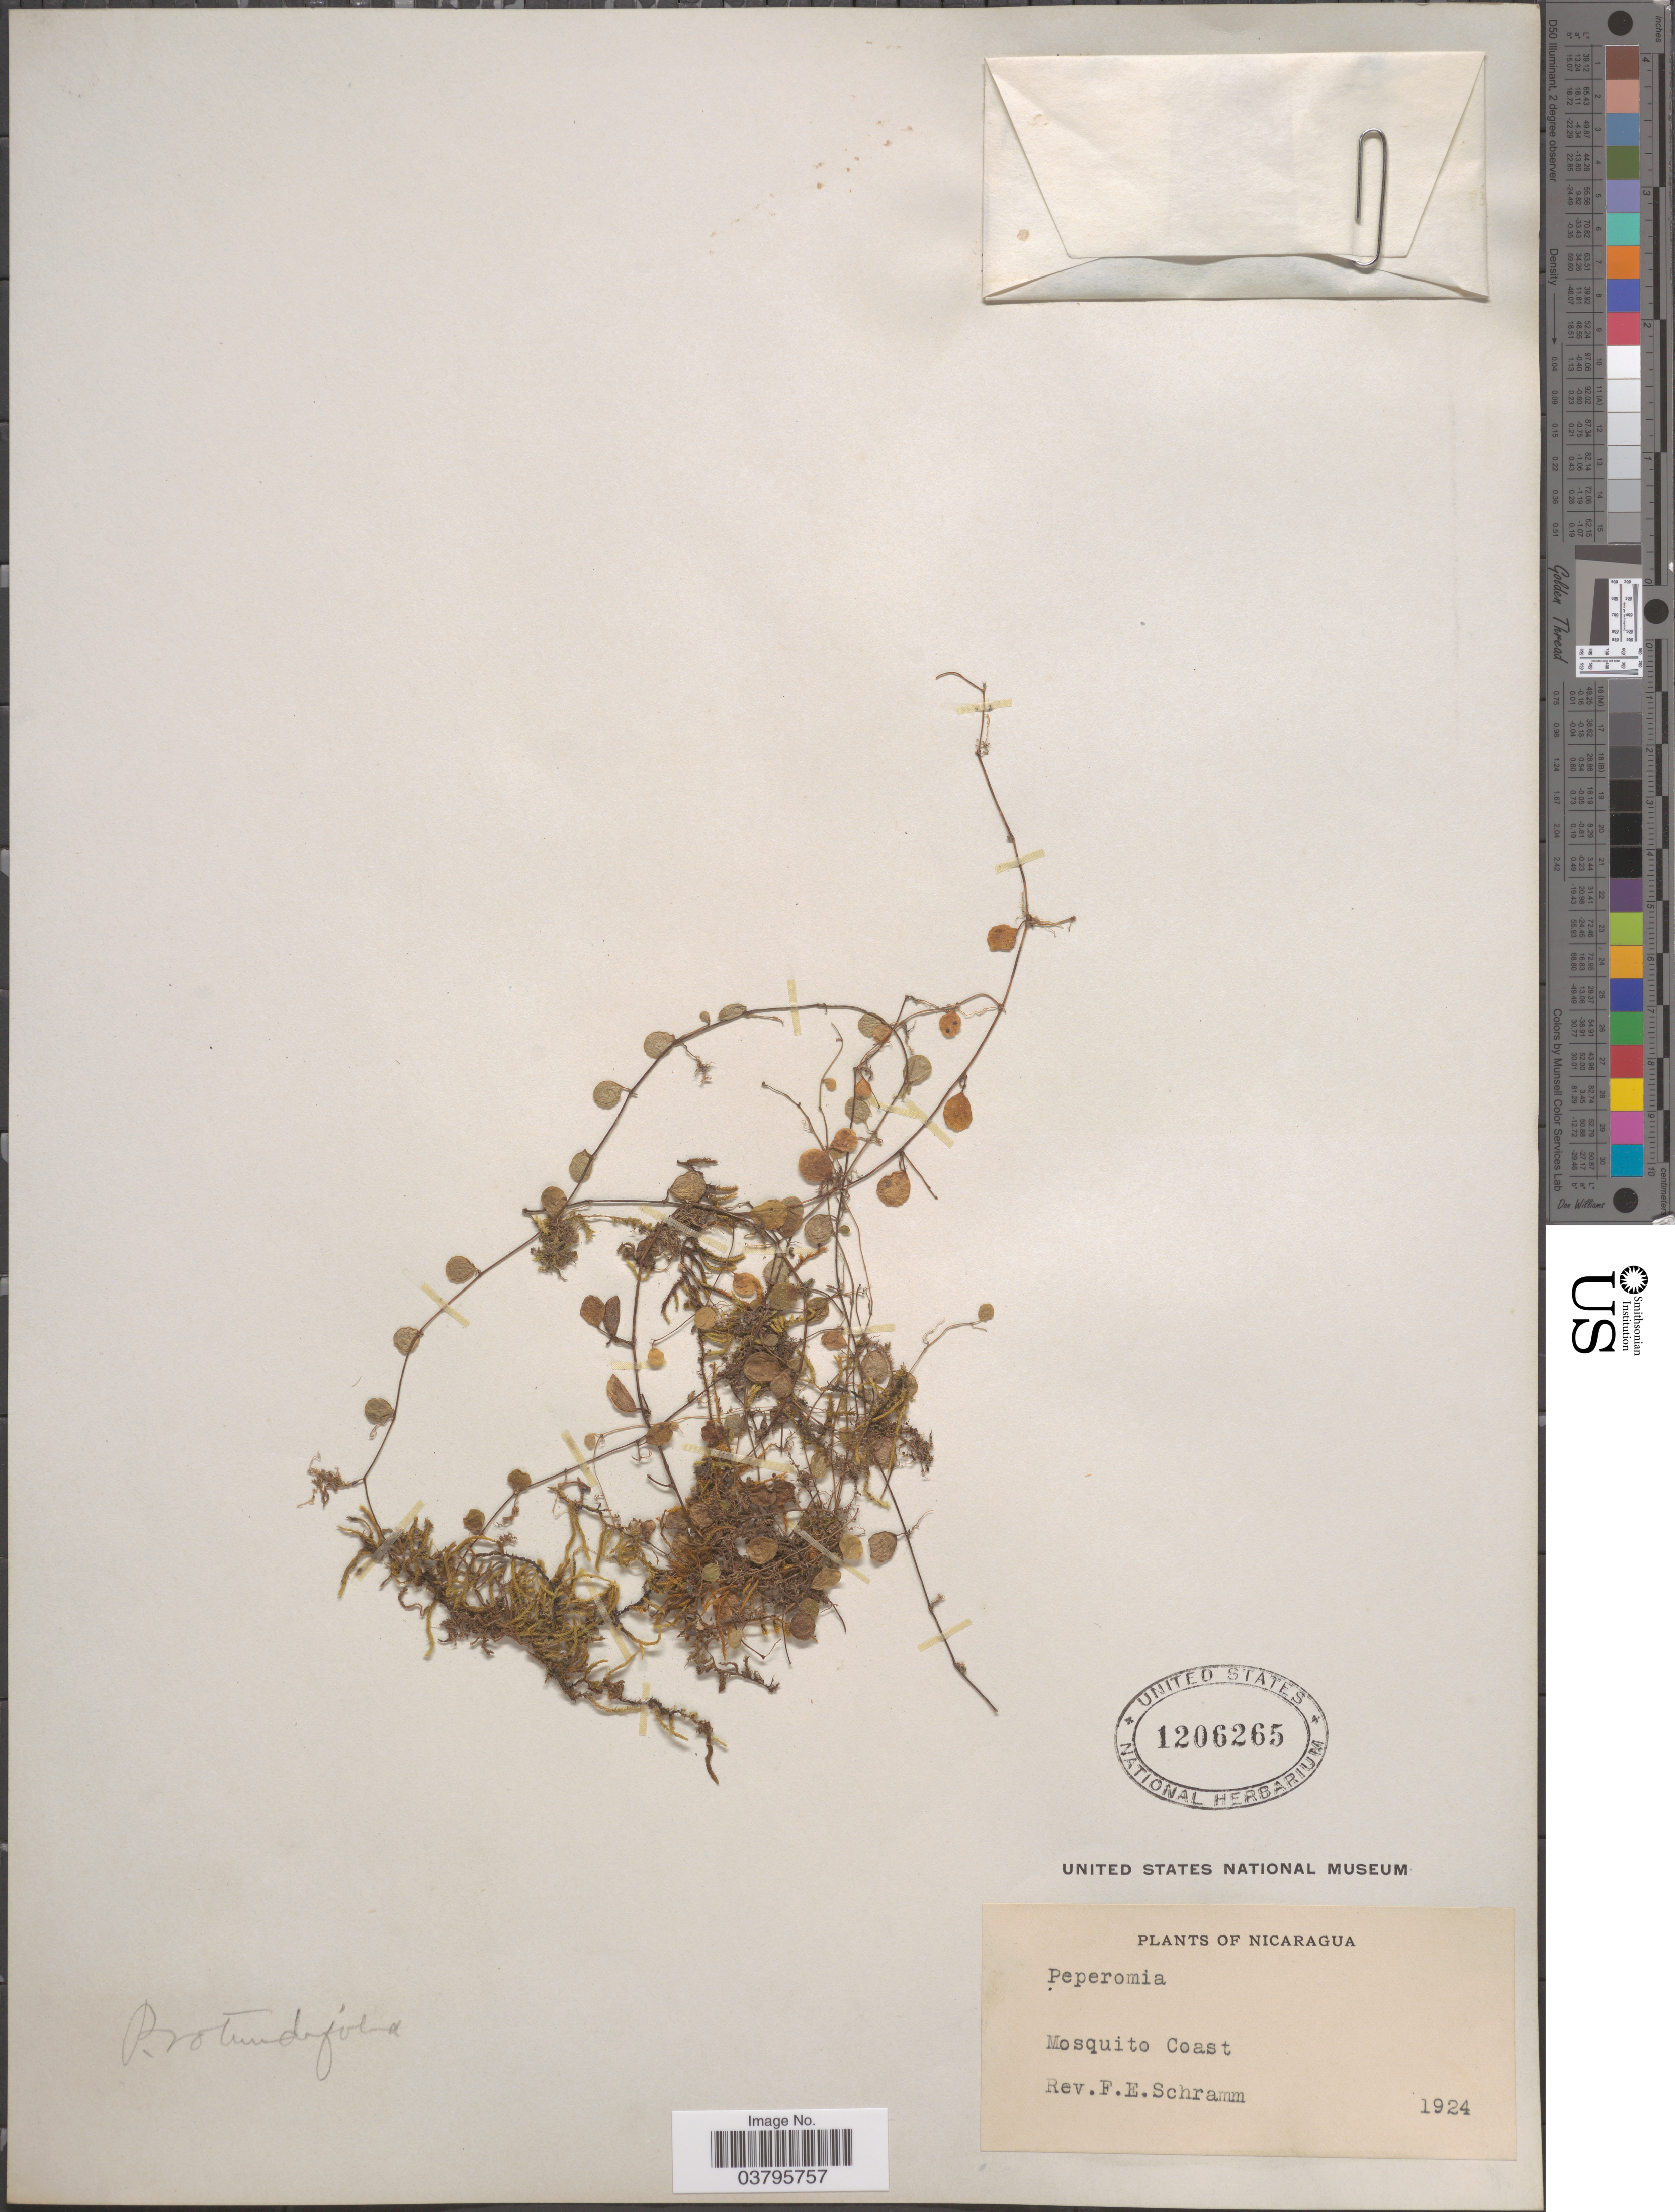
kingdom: Plantae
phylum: Tracheophyta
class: Magnoliopsida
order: Piperales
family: Piperaceae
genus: Peperomia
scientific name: Peperomia rotundifolia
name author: (L.) Kunth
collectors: F. E. Schramm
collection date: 1924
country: Nicaragua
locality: Mosquito Coast.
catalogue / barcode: US 1206265